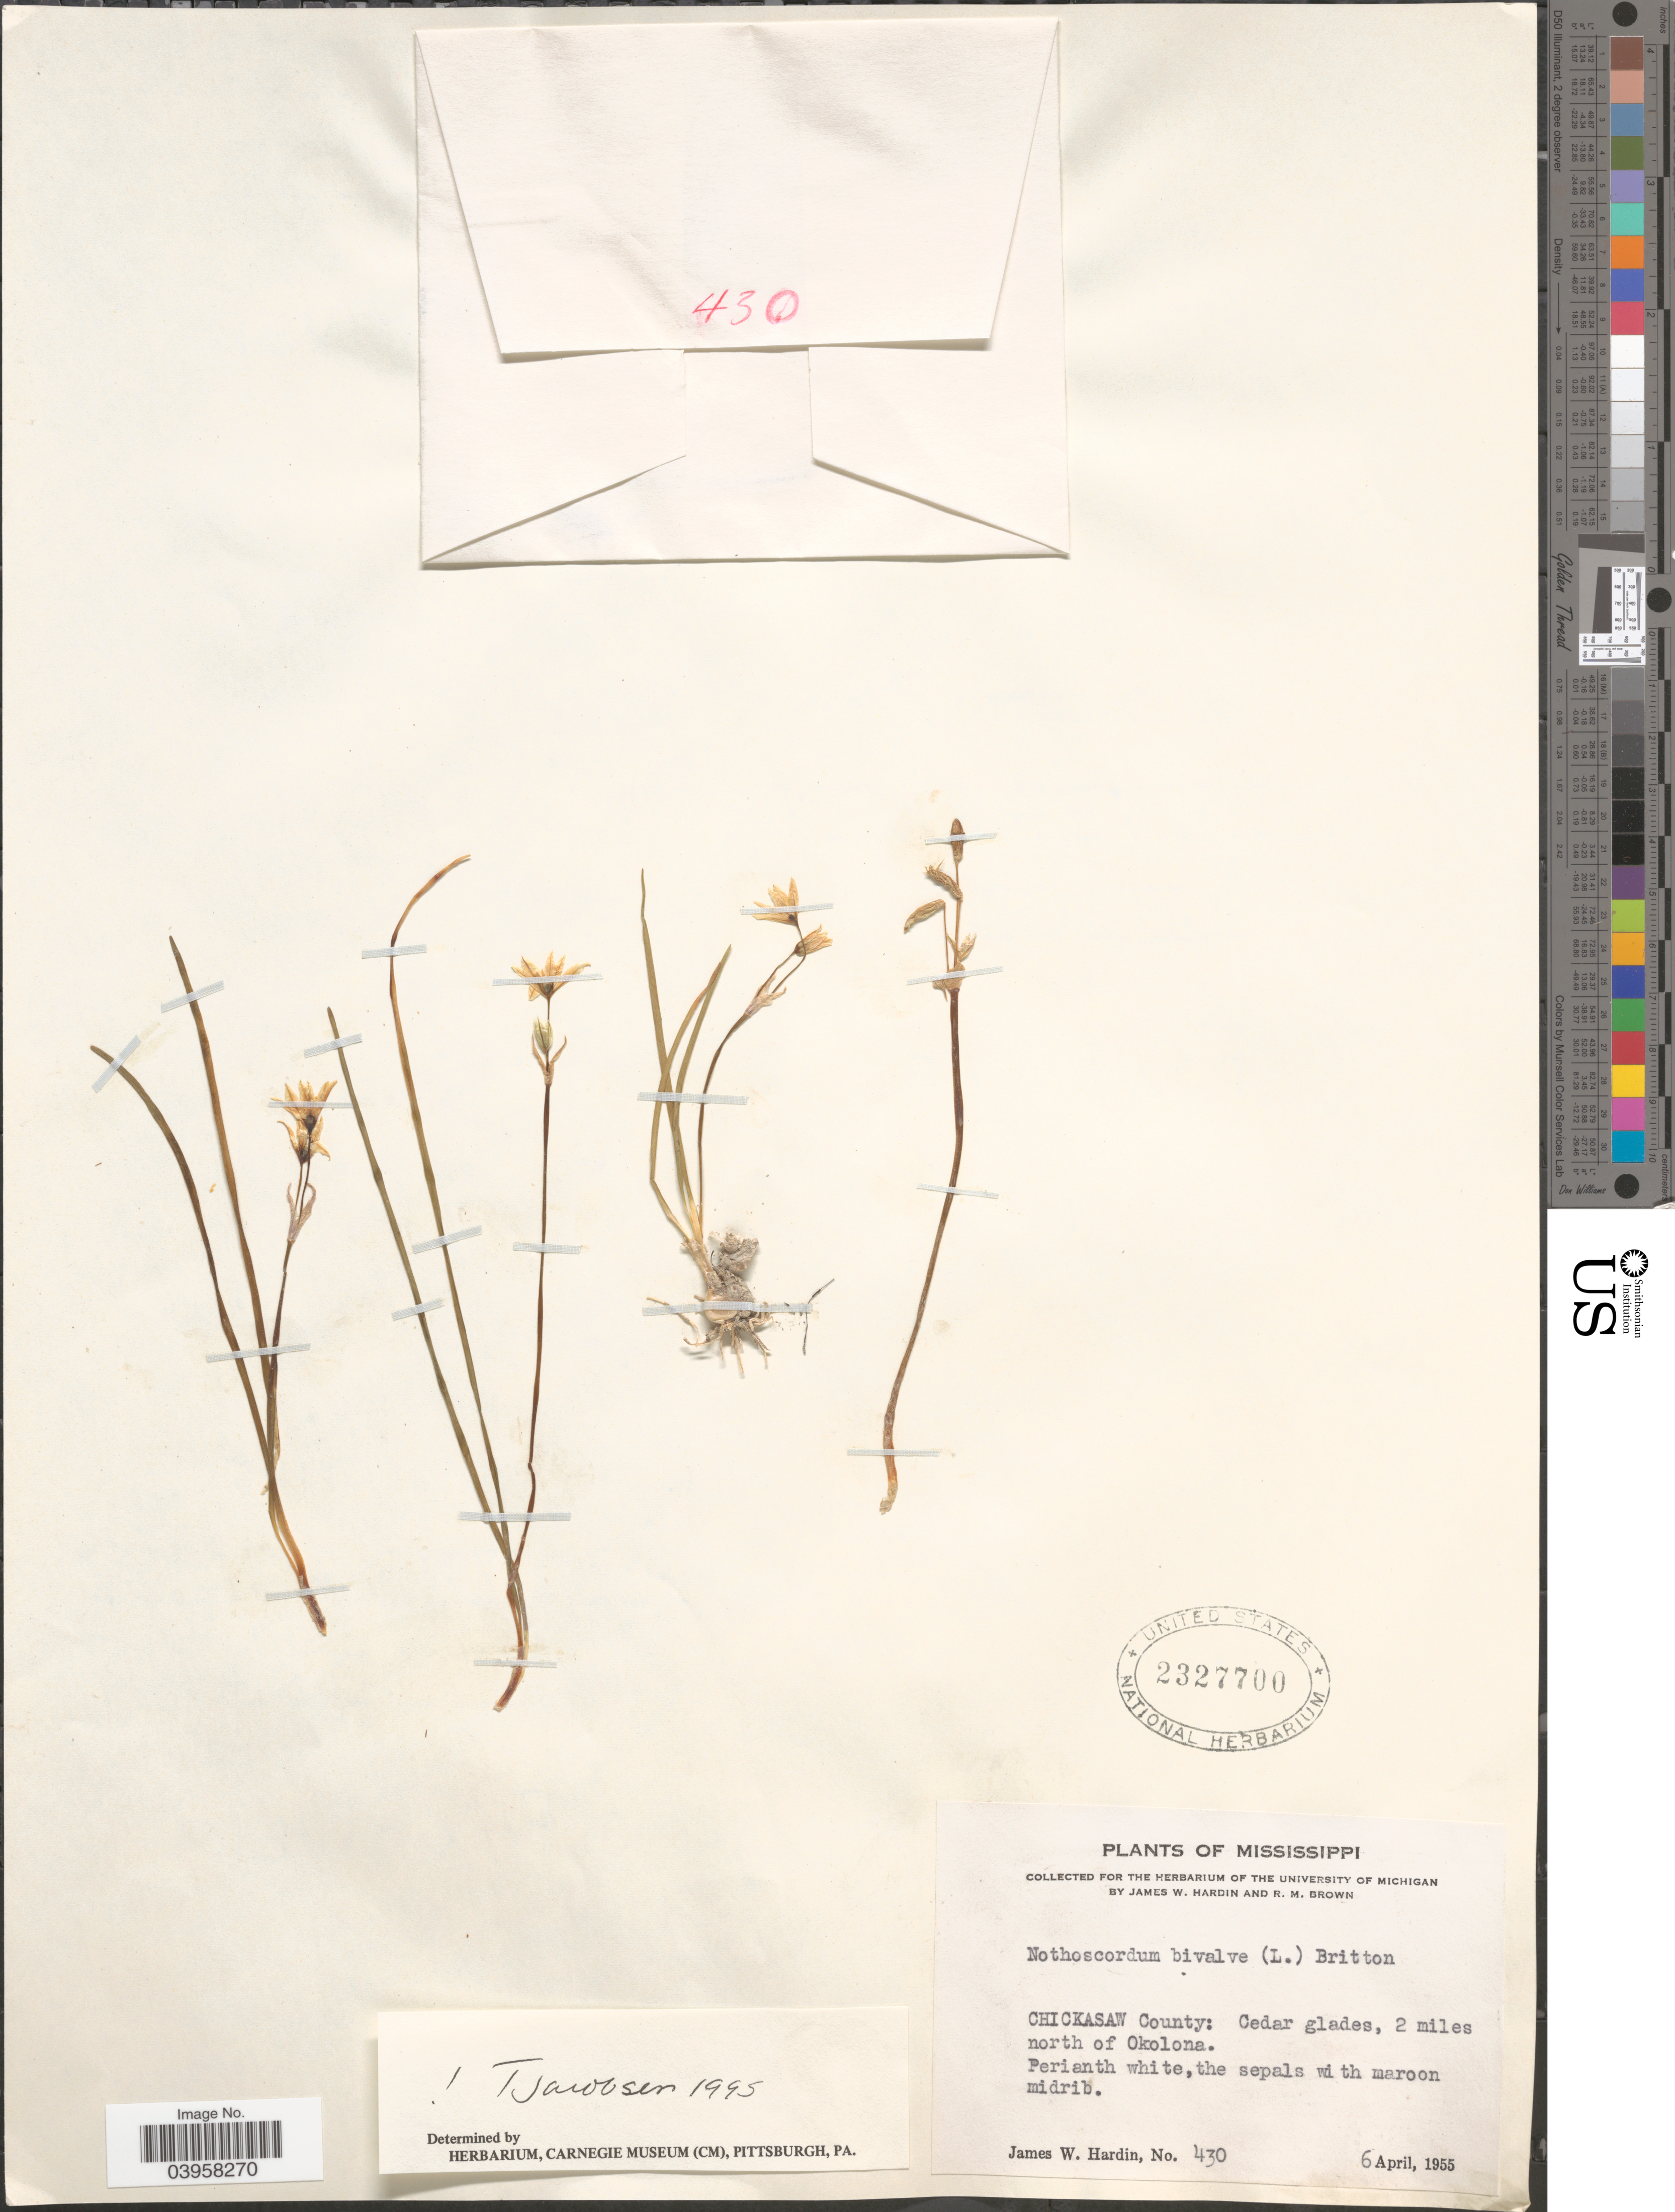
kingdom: Plantae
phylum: Tracheophyta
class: Liliopsida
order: Asparagales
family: Amaryllidaceae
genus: Nothoscordum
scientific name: Nothoscordum bivalve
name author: (L.) Britton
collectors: J. W. Hardin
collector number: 430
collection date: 1955-04-06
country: United States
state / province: Mississippi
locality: Chickasaw County: Cedar glades, 2 miles north of Okolona.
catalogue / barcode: US 2327700